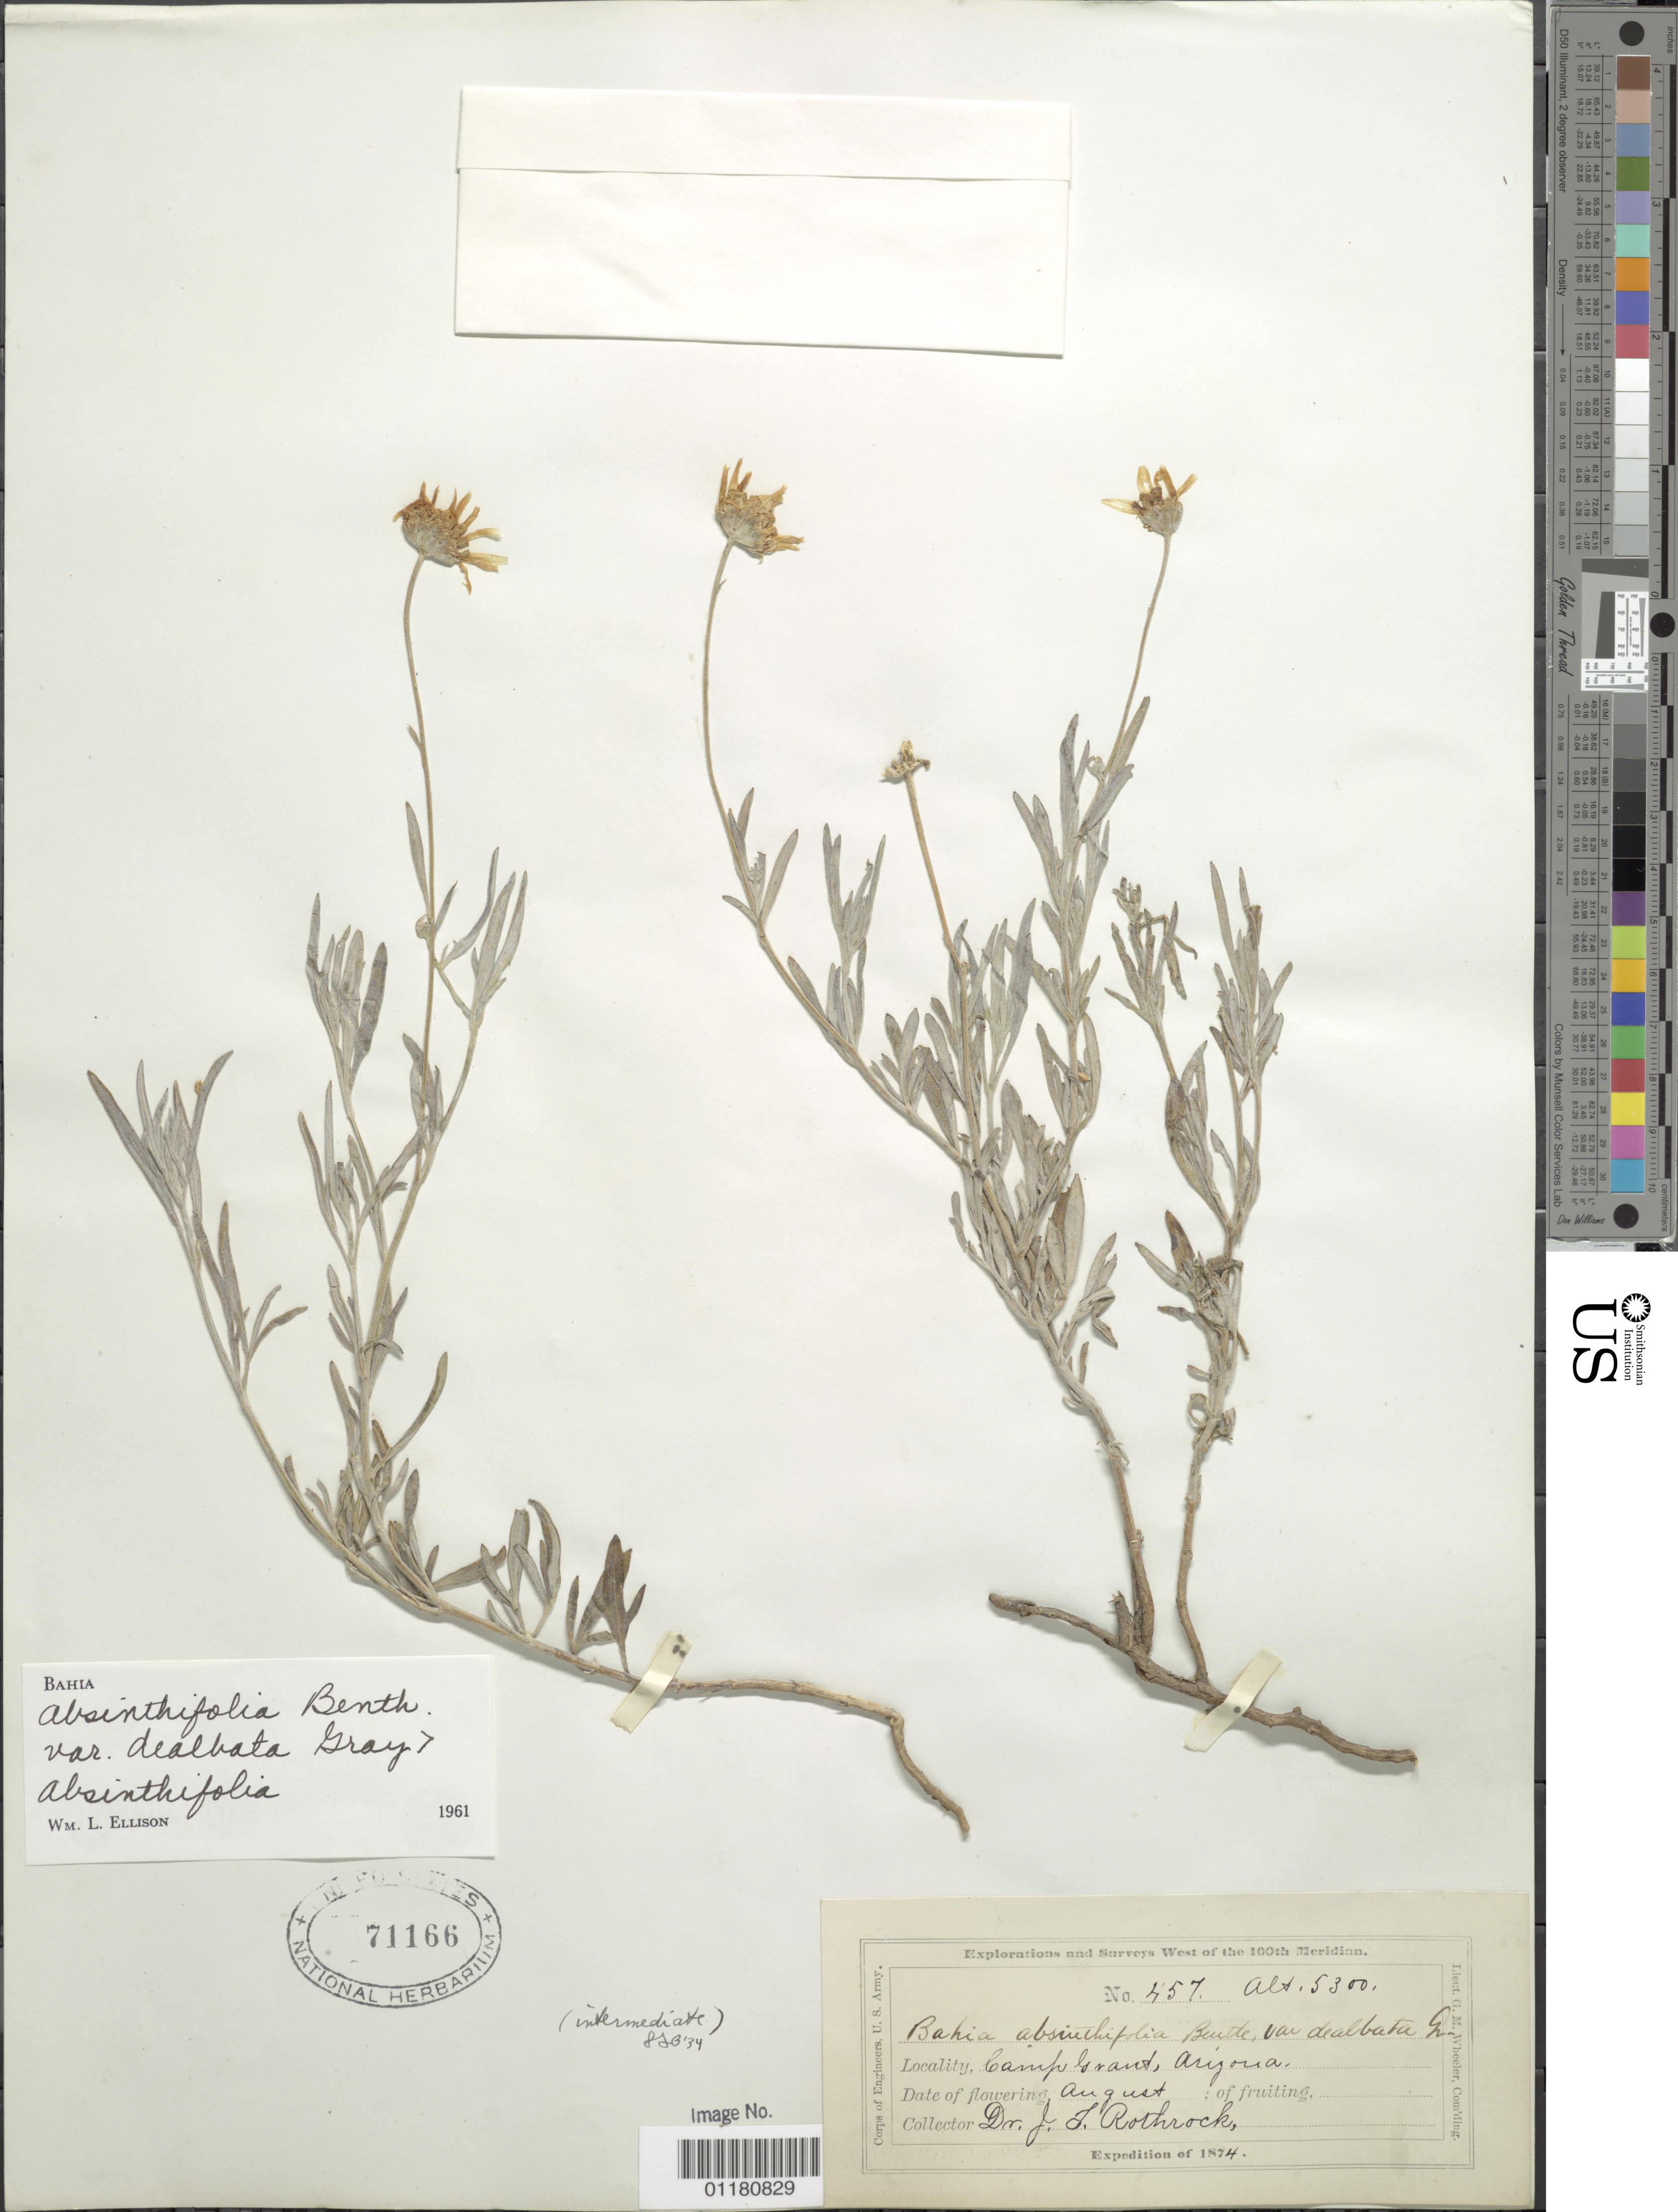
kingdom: Plantae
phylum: Tracheophyta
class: Magnoliopsida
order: Asterales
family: Asteraceae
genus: Bahia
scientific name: Bahia absinthifolia var. dealbata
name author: A. Gray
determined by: Ellison, W. L.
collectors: J. T. Rothrock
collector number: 457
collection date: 1874-08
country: United States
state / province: Arizona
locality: Camp Grant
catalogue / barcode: US 71166